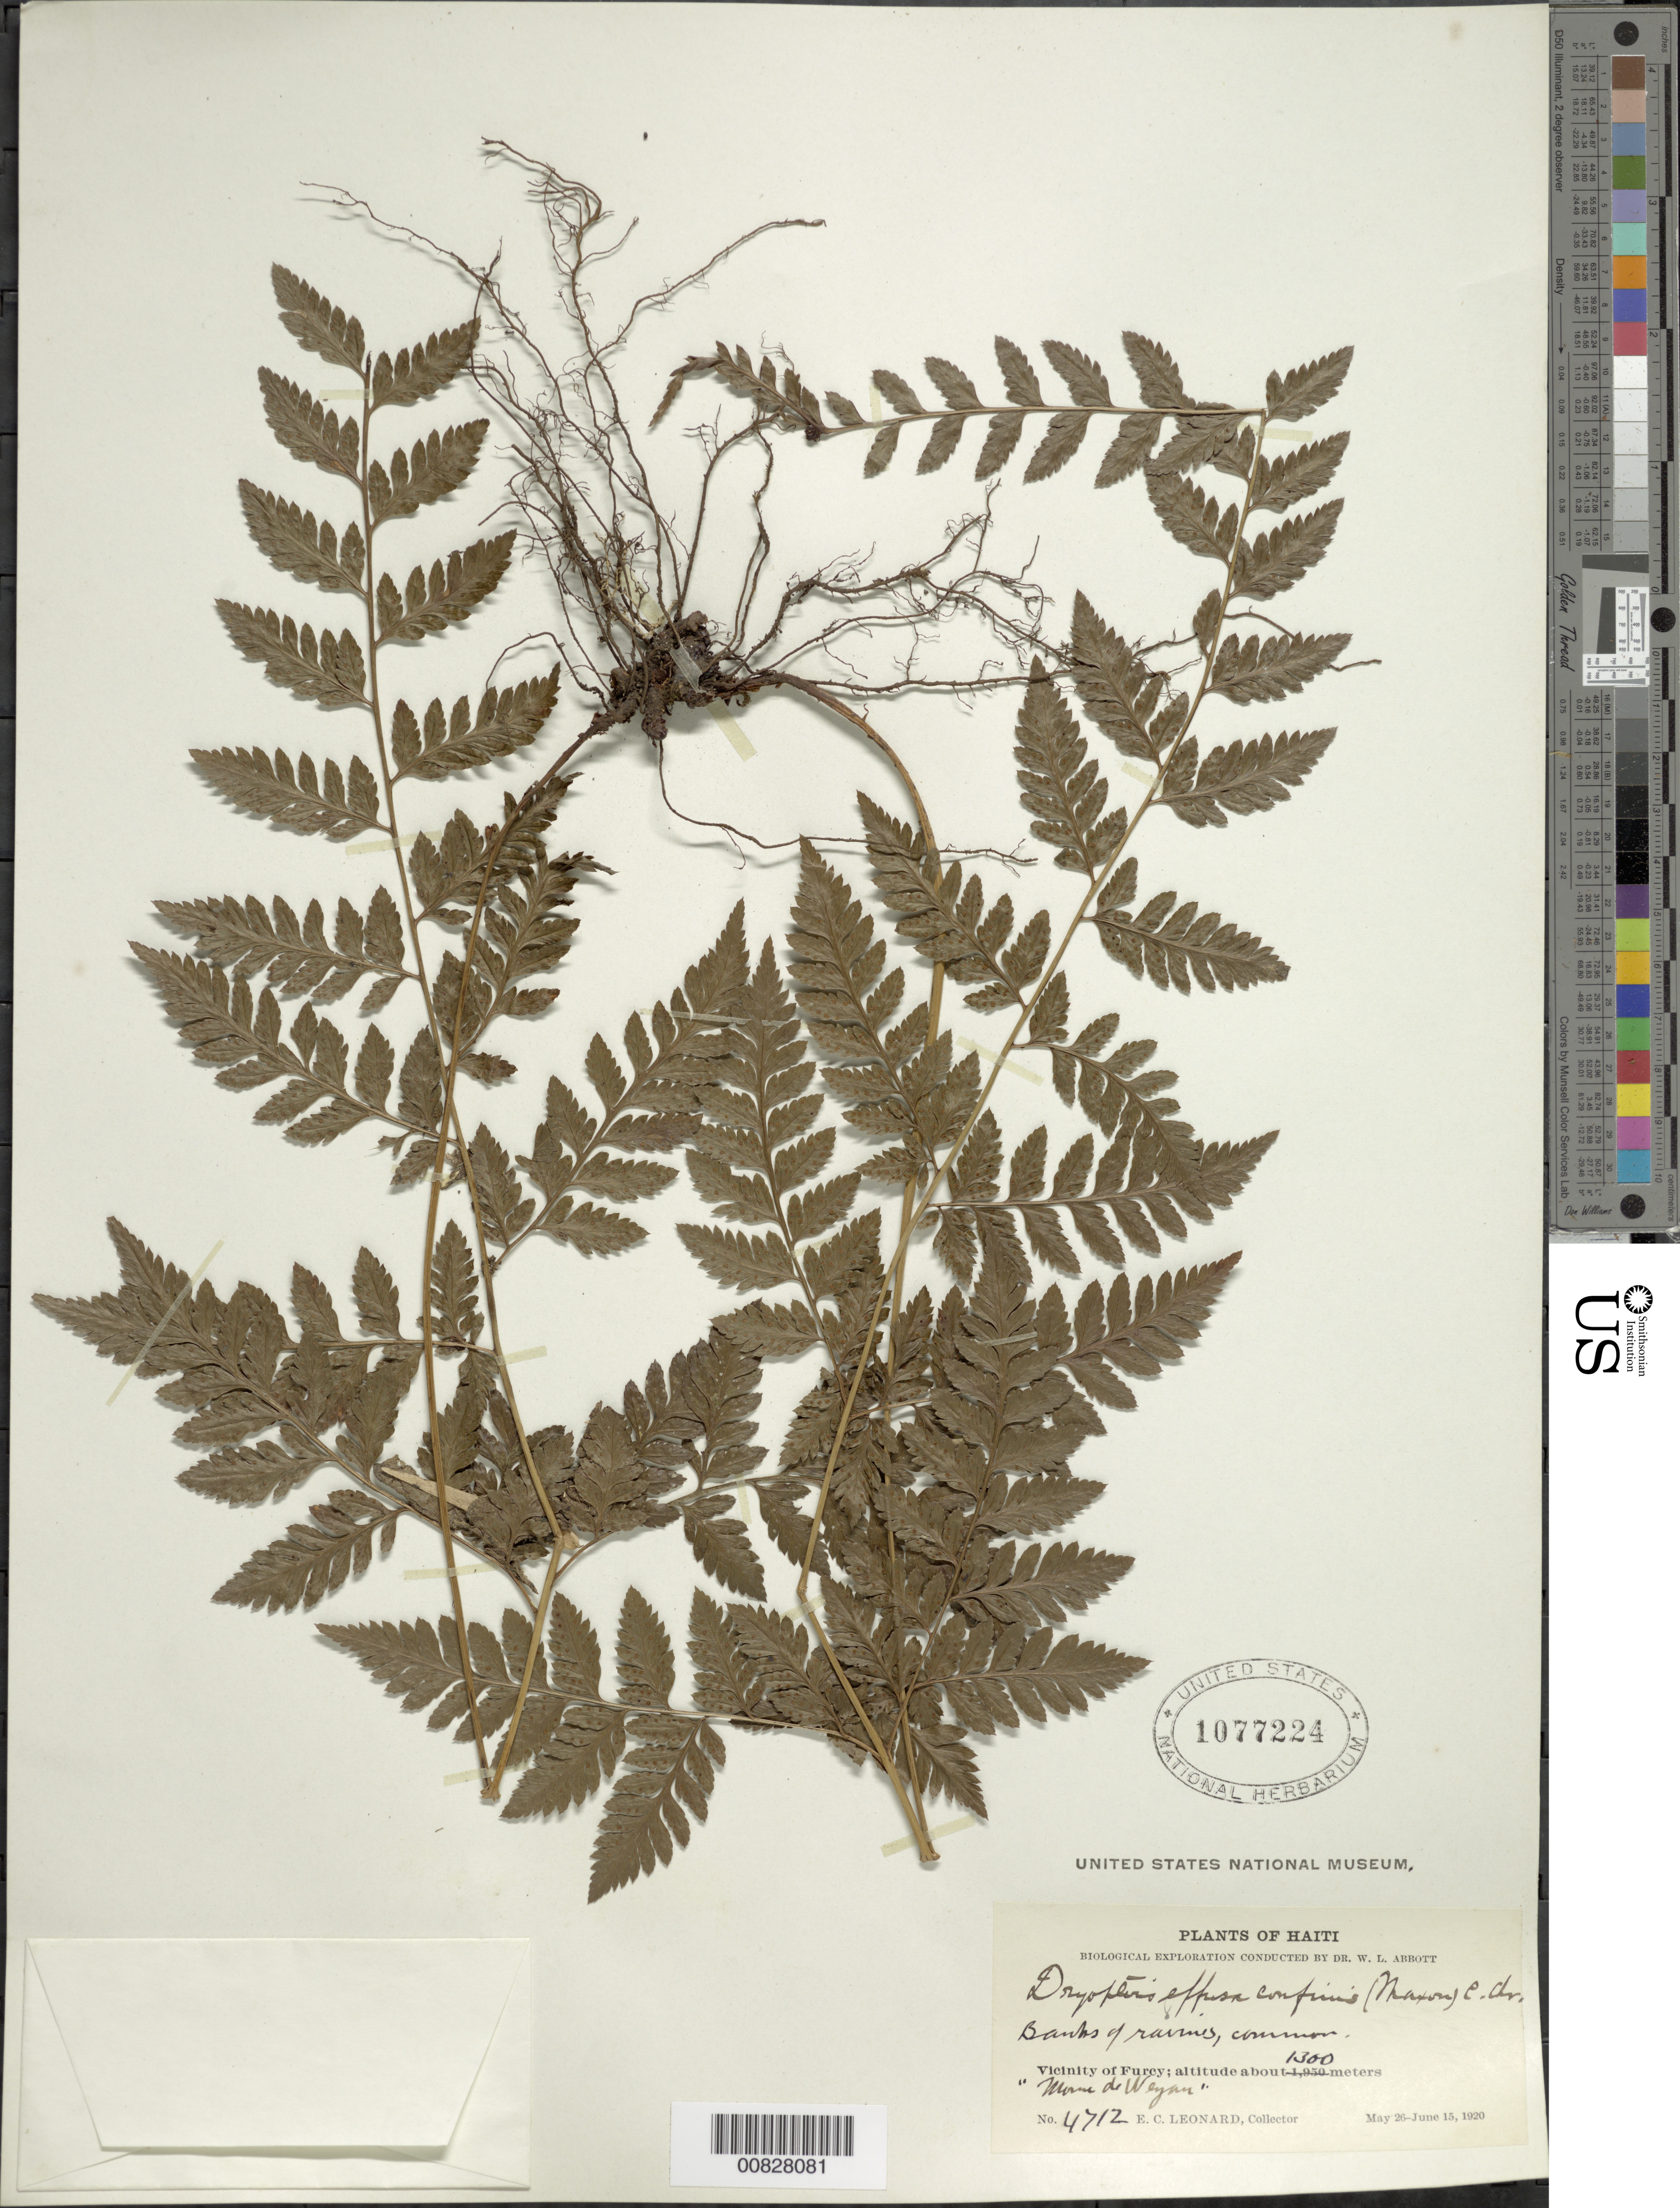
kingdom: Plantae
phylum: Tracheophyta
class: Polypodiopsida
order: Polypodiales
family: Dryopteridaceae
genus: Parapolystichum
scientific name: Parapolystichum confine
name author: (Maxon ex C. Chr.) Labiak et al.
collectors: E. C. Leonard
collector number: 4712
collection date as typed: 20 May 1920 to 15 Jun 1920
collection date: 1920-05-20/1920-06-15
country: Haiti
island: Hispaniola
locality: Furcy vicinity, Morne de Weyan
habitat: Banks of ravines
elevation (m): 1300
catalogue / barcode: US 1077224